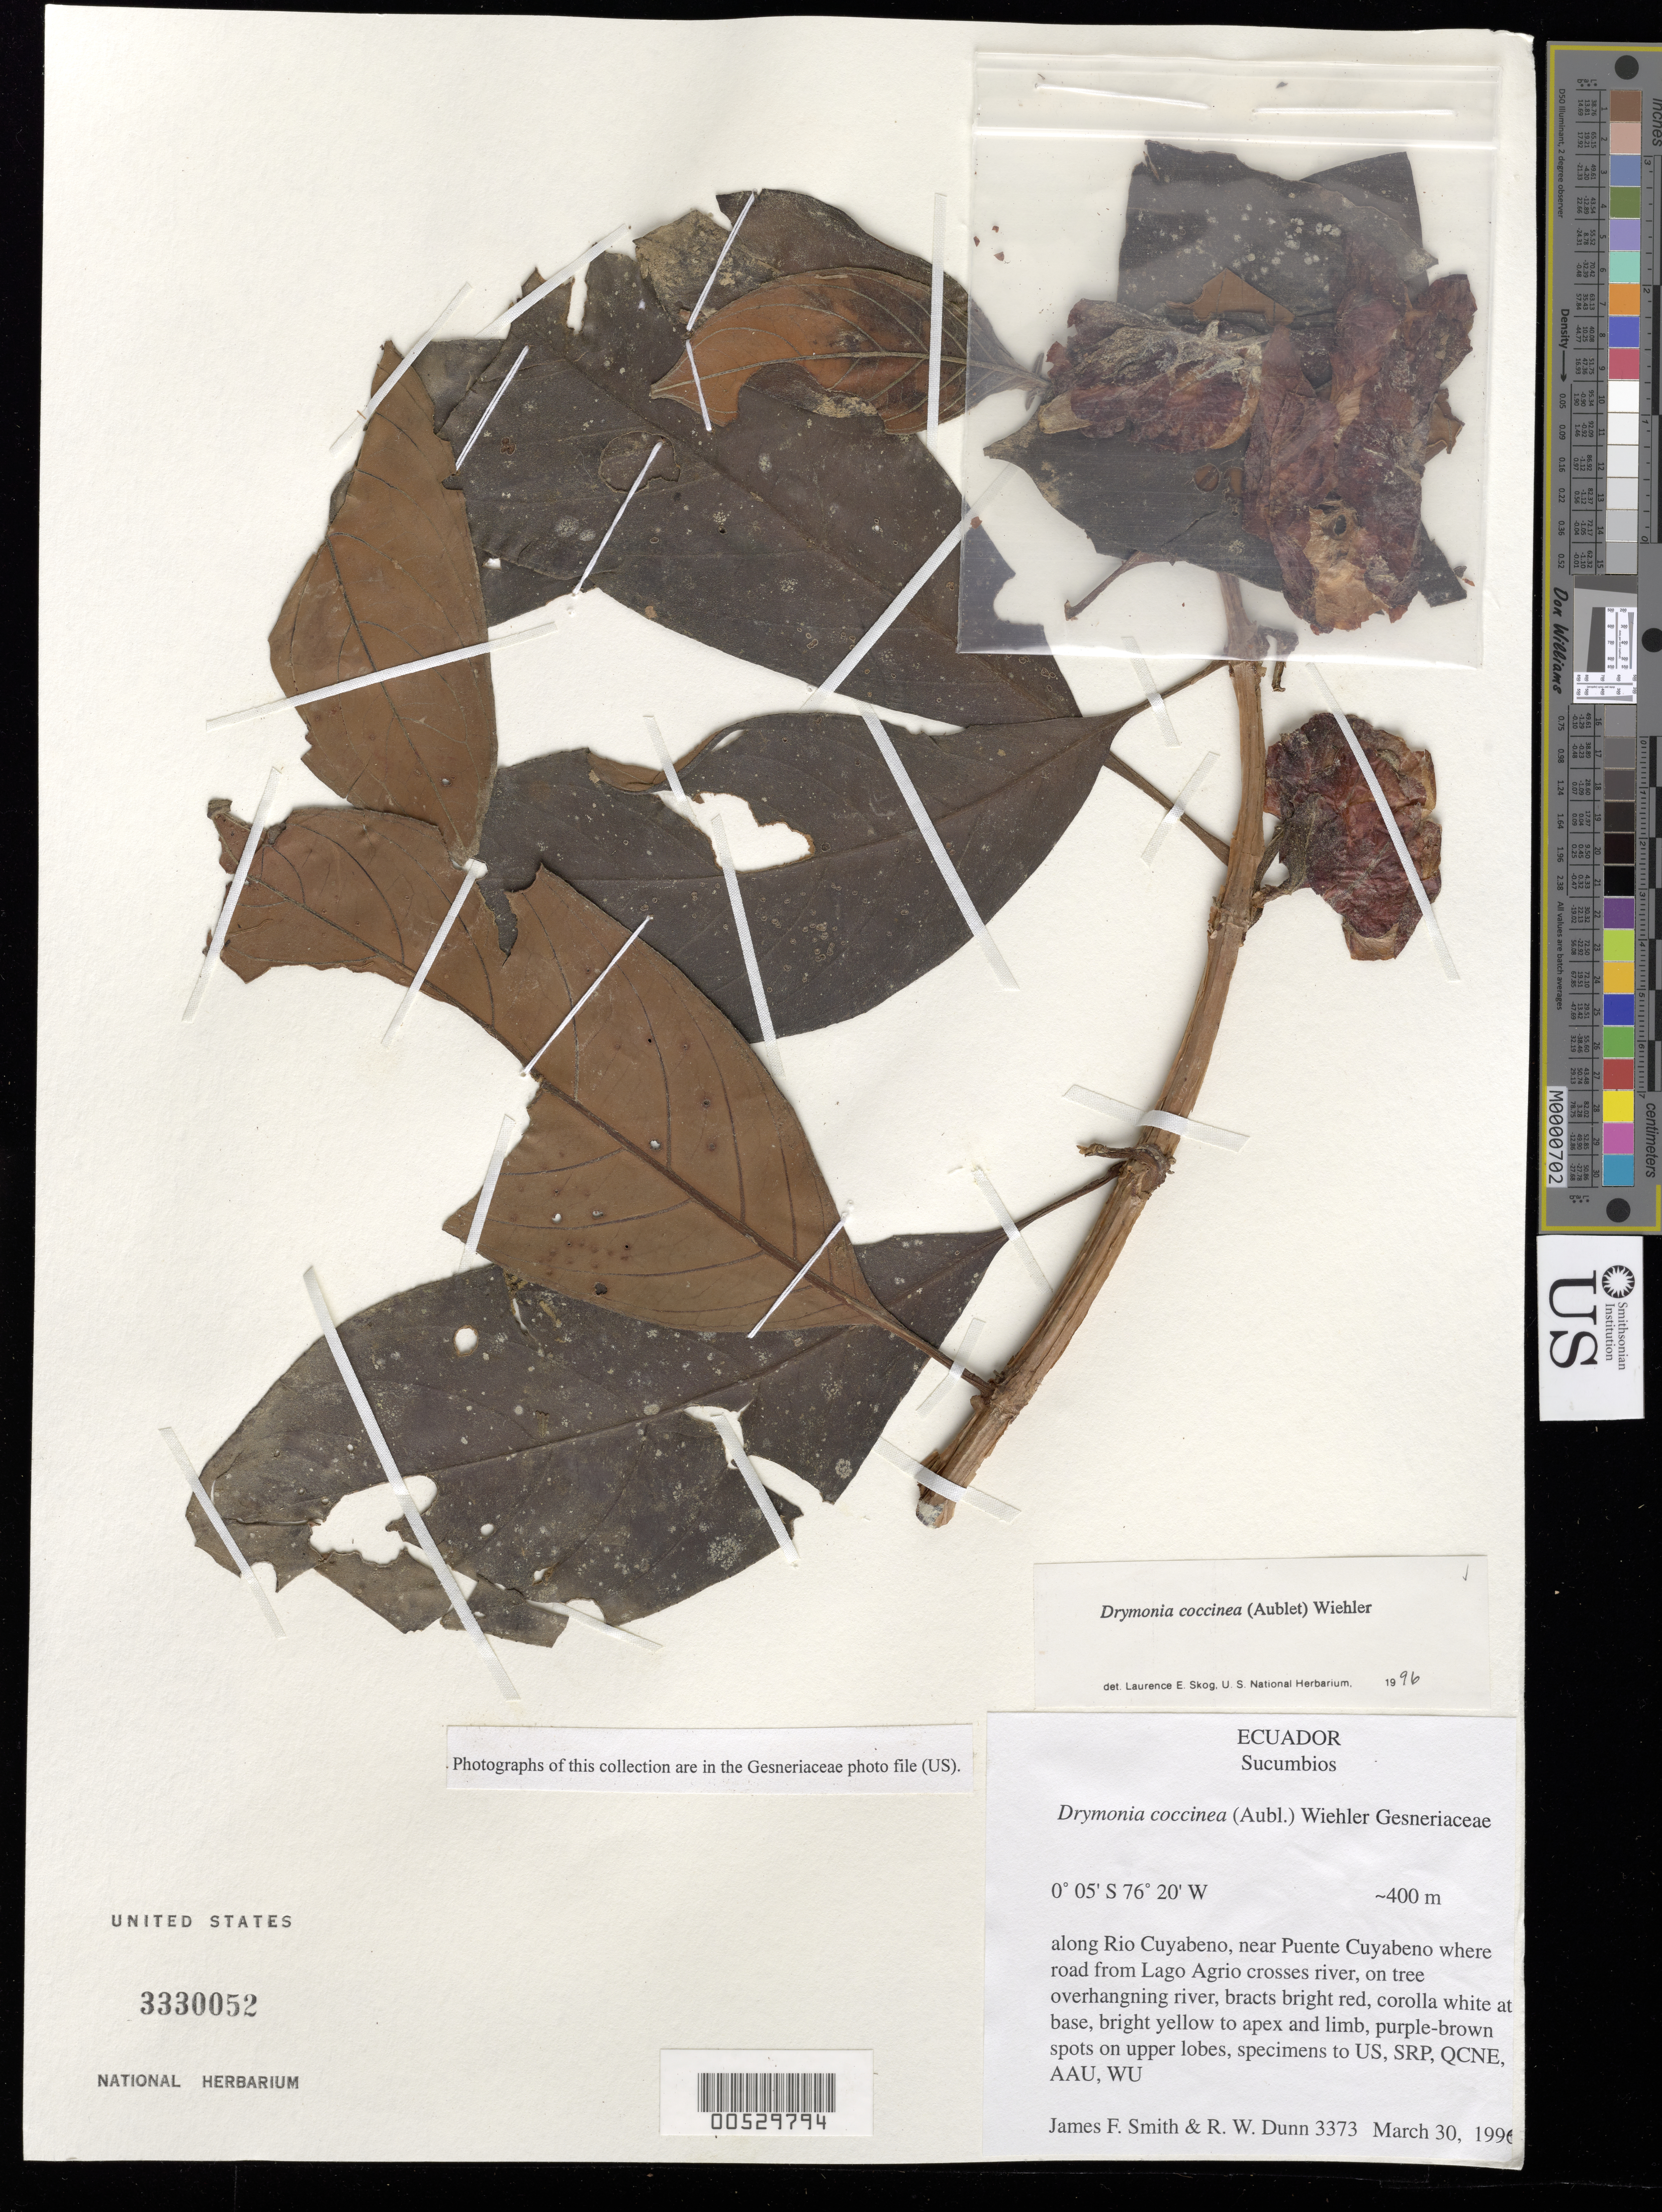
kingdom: Plantae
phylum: Tracheophyta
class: Magnoliopsida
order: Lamiales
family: Gesneriaceae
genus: Drymonia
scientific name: Drymonia coccinea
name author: (Aubl.) Wiehler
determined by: Skog, Laurence E.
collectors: J. Smith & R. Dunn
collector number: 3373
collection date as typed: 30 Mar 1996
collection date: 1996-03-30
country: Ecuador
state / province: Sucumbíos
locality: Along Rio Cuyabeno, near Puente Cuyabeno where road from Lago Agrio crosses river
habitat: On tree overhanging river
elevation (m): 400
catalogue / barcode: US 3330052